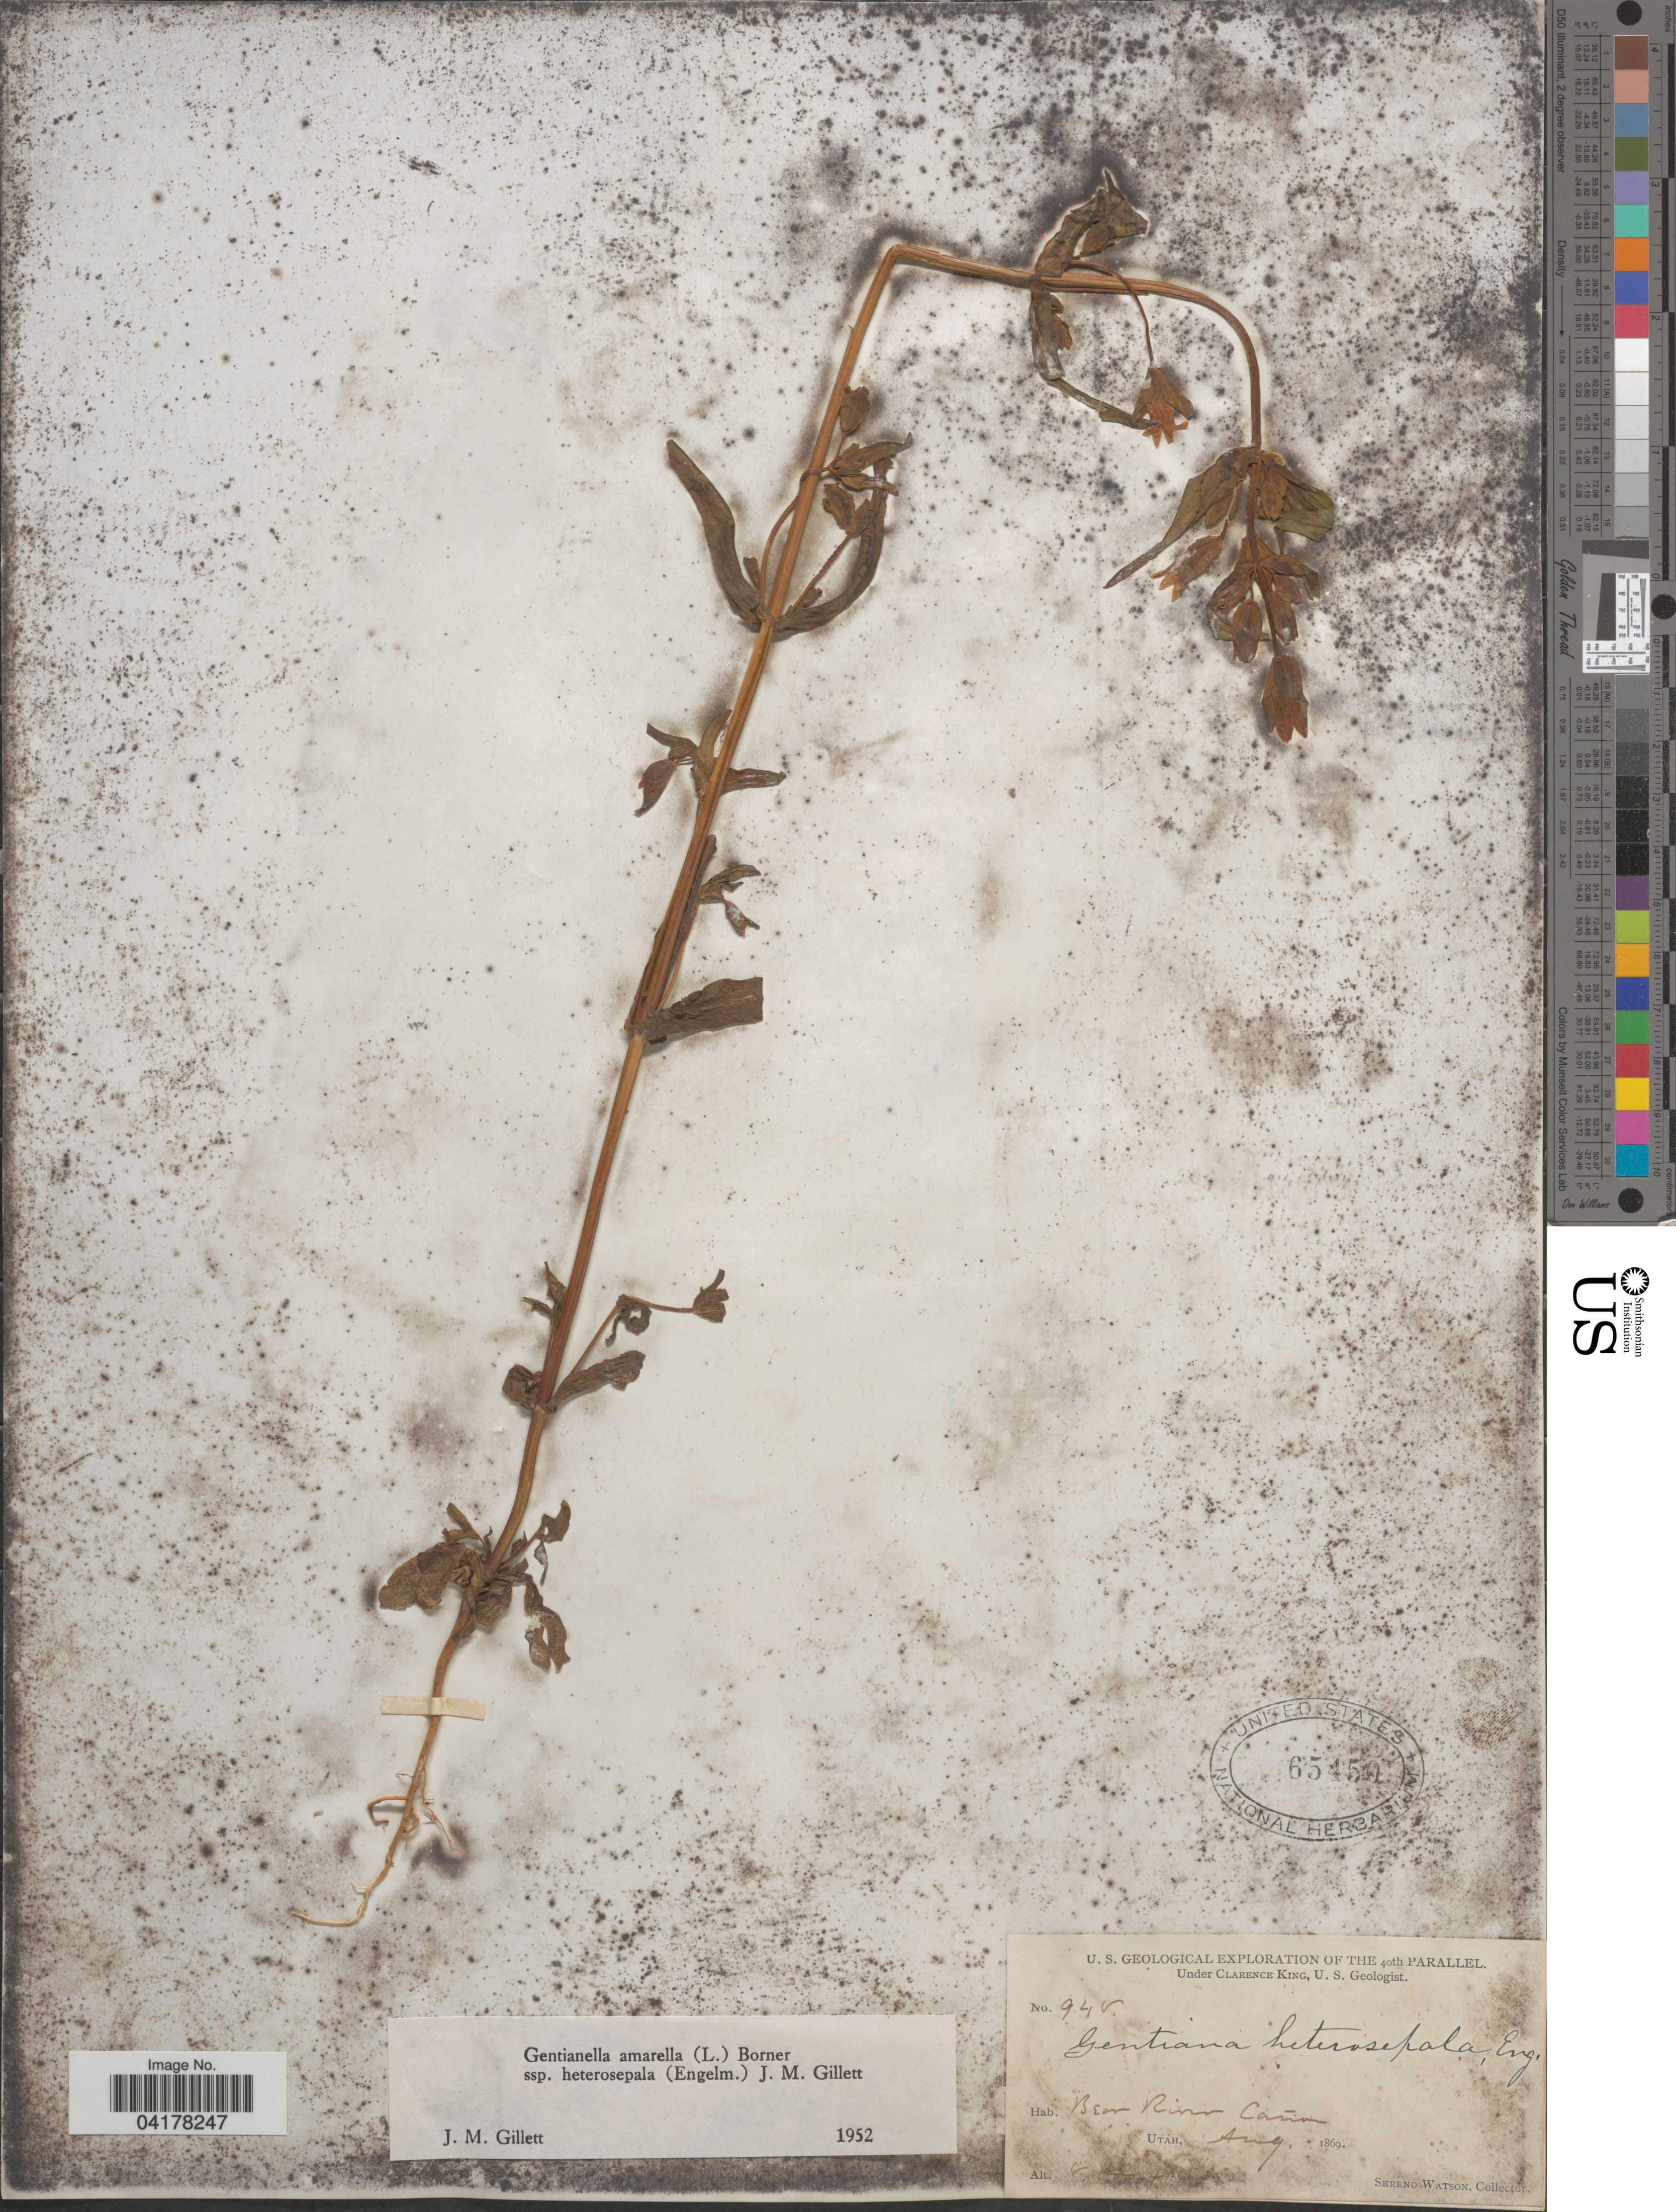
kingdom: Plantae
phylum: Tracheophyta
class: Magnoliopsida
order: Gentianales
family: Gentianaceae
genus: Gentianella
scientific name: Gentianella amarella subsp. heterosepala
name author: (Engelm.) J.M. Gillet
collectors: S. Watson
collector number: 948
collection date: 1869-08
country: United States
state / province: Utah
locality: U. S. Geological Exploration of the 40th Parallel. Bear River Cañon.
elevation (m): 2438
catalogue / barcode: US 65450